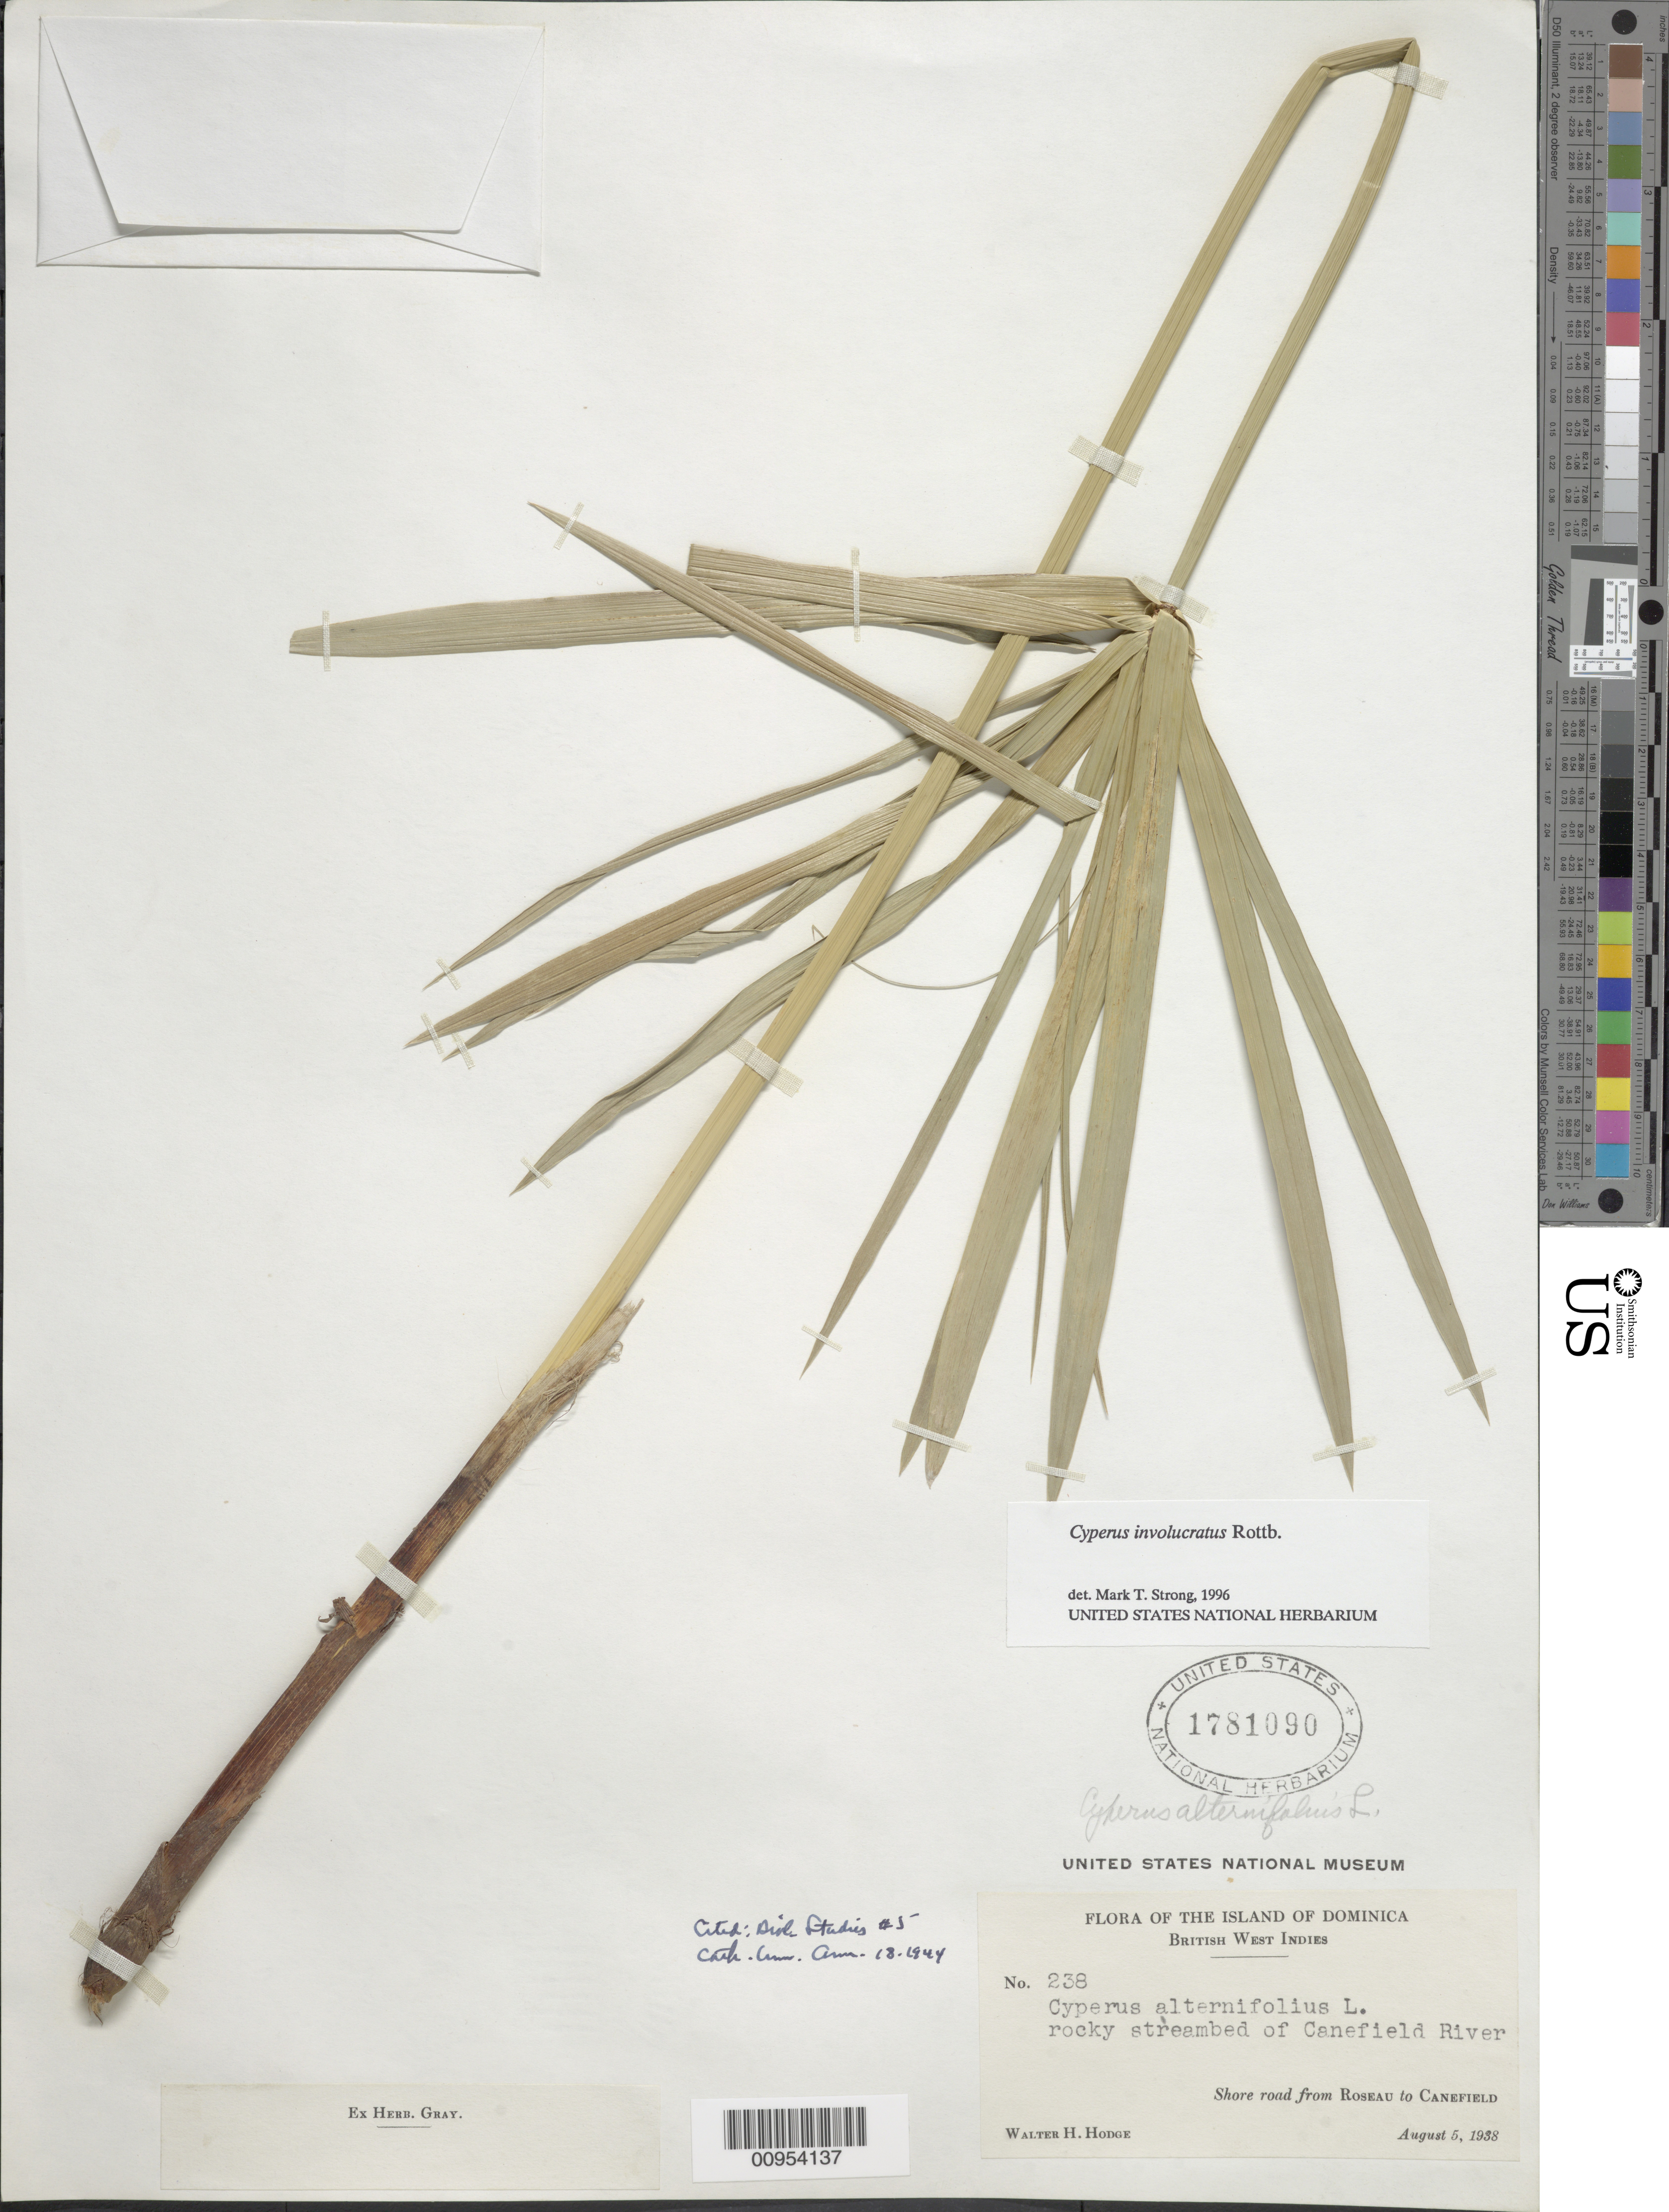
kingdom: Plantae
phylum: Tracheophyta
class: Liliopsida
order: Poales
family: Cyperaceae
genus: Cyperus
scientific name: Cyperus involucratus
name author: Rottb.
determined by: Strong, M. T., (US), Smithsonian Institution - National Museum of Natural History (UNITED STATES)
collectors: W. Hodge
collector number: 238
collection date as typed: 05 Aug 1938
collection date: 1938-08-05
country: Dominica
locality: Shore road from Roseau to Canefield, Canefield River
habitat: Rocky streambed of river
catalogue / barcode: US 1781090